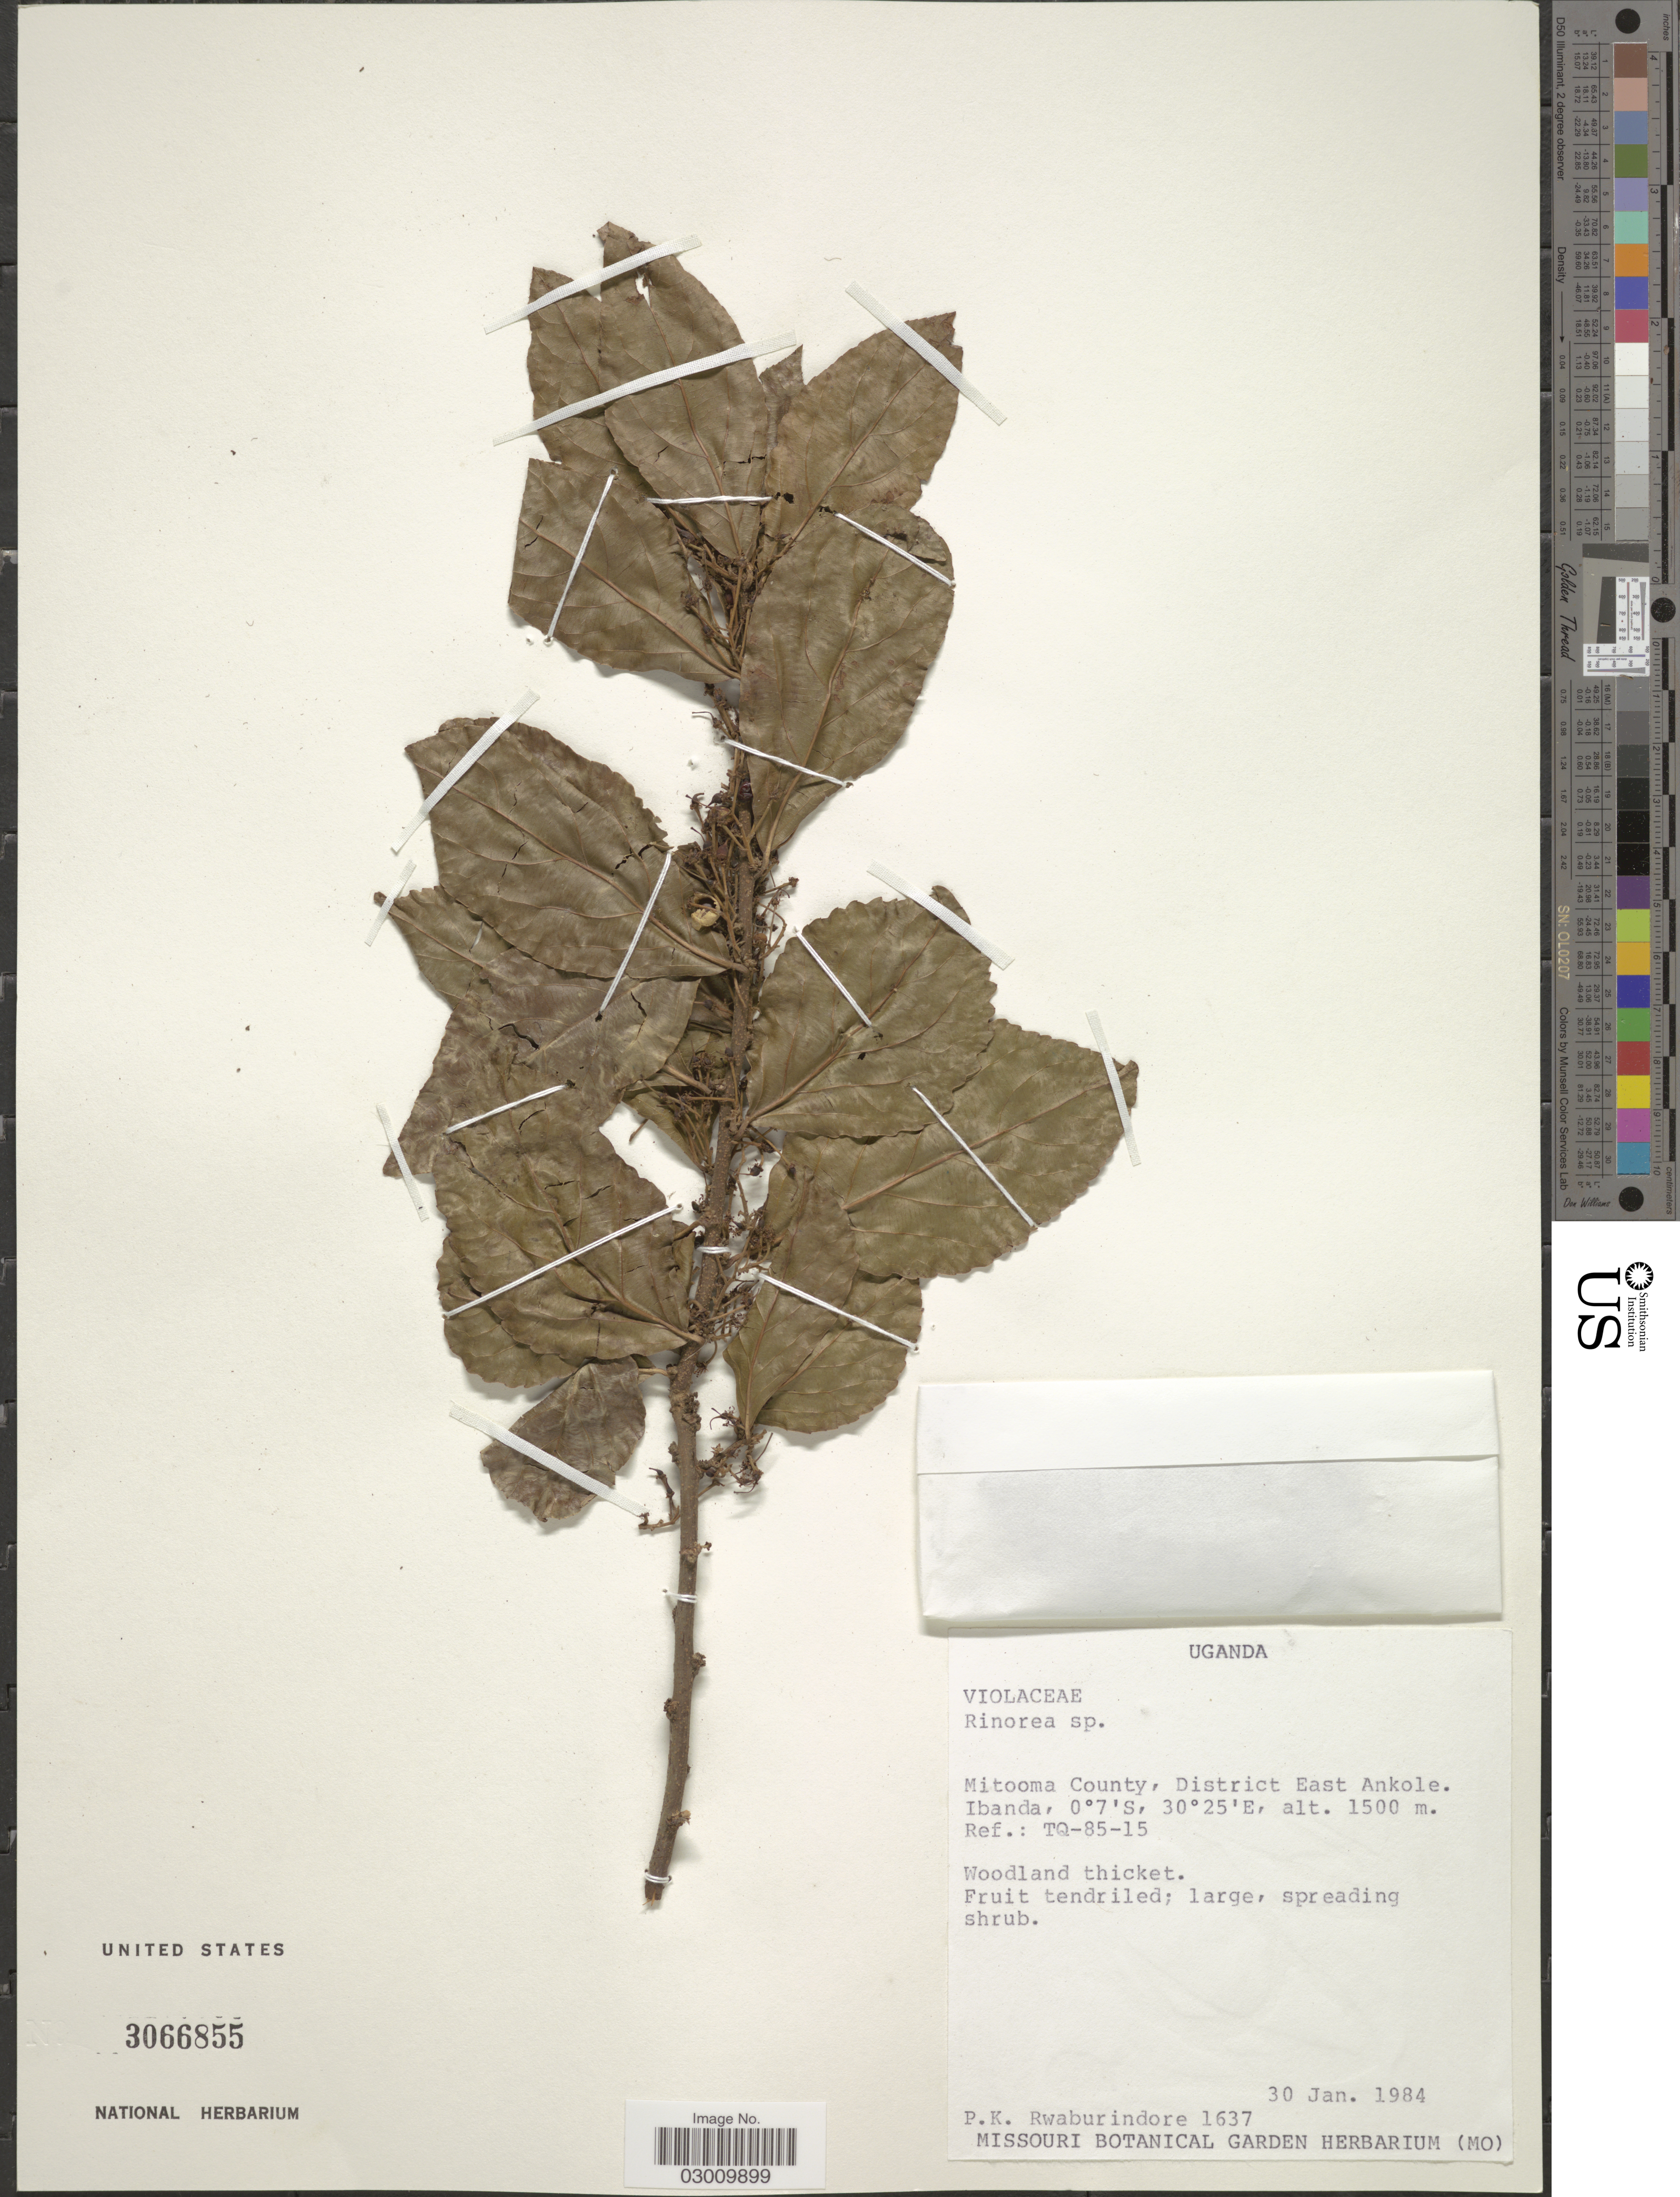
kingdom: Plantae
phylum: Tracheophyta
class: Magnoliopsida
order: Malpighiales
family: Violaceae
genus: Rinorea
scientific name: Rinorea sp.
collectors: P. Rwaburindore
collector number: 1637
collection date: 1984-01-30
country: Uganda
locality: Mitooma County, District East Ankole. Ibanda. Ref.: TQ-85-15.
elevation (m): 1500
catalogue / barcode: US 3066855